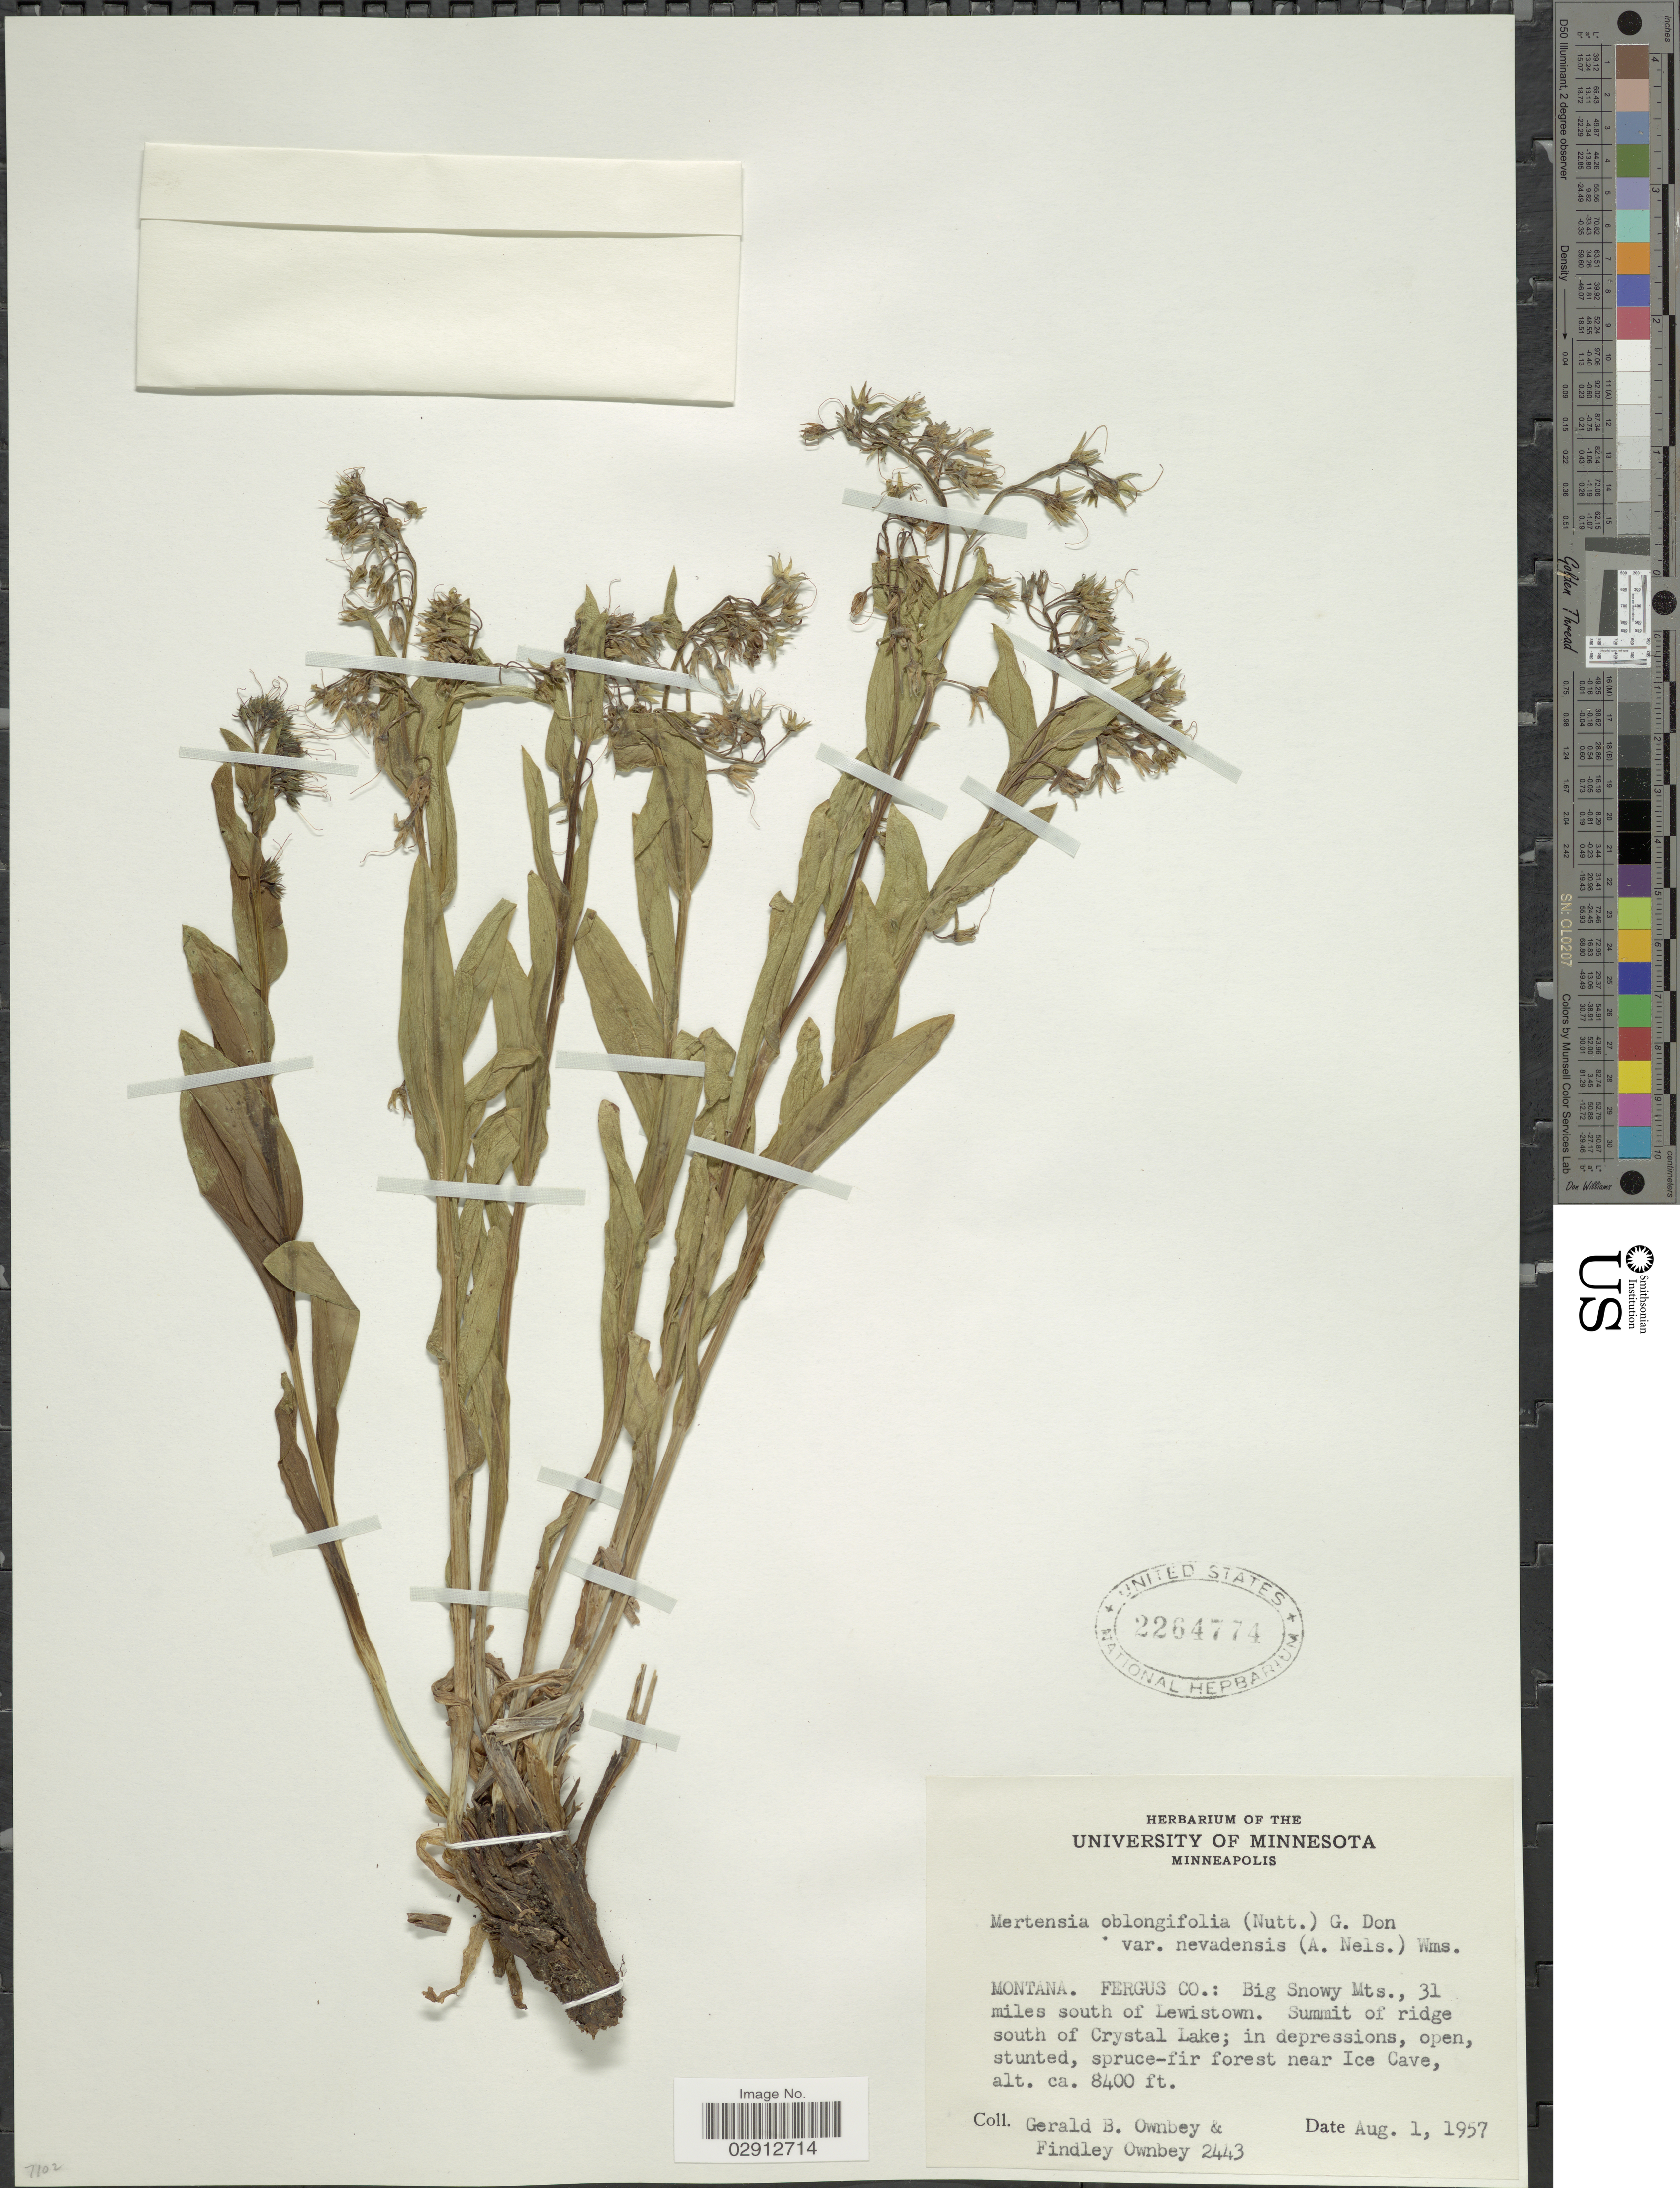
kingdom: Plantae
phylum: Tracheophyta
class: Magnoliopsida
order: Boraginales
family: Boraginaceae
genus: Mertensia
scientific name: Mertensia oblongifolia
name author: (Nutt.) G. Don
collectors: G. B. Ownbey & F. Ownbey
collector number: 2443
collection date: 1957-08-01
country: United States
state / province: Montana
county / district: Fergus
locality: Big Snowy Mts., 31 miles S of Lewistown. Summit of ridge S of Crystal Lake. Near Ice Cave.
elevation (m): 2560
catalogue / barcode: US 2264774